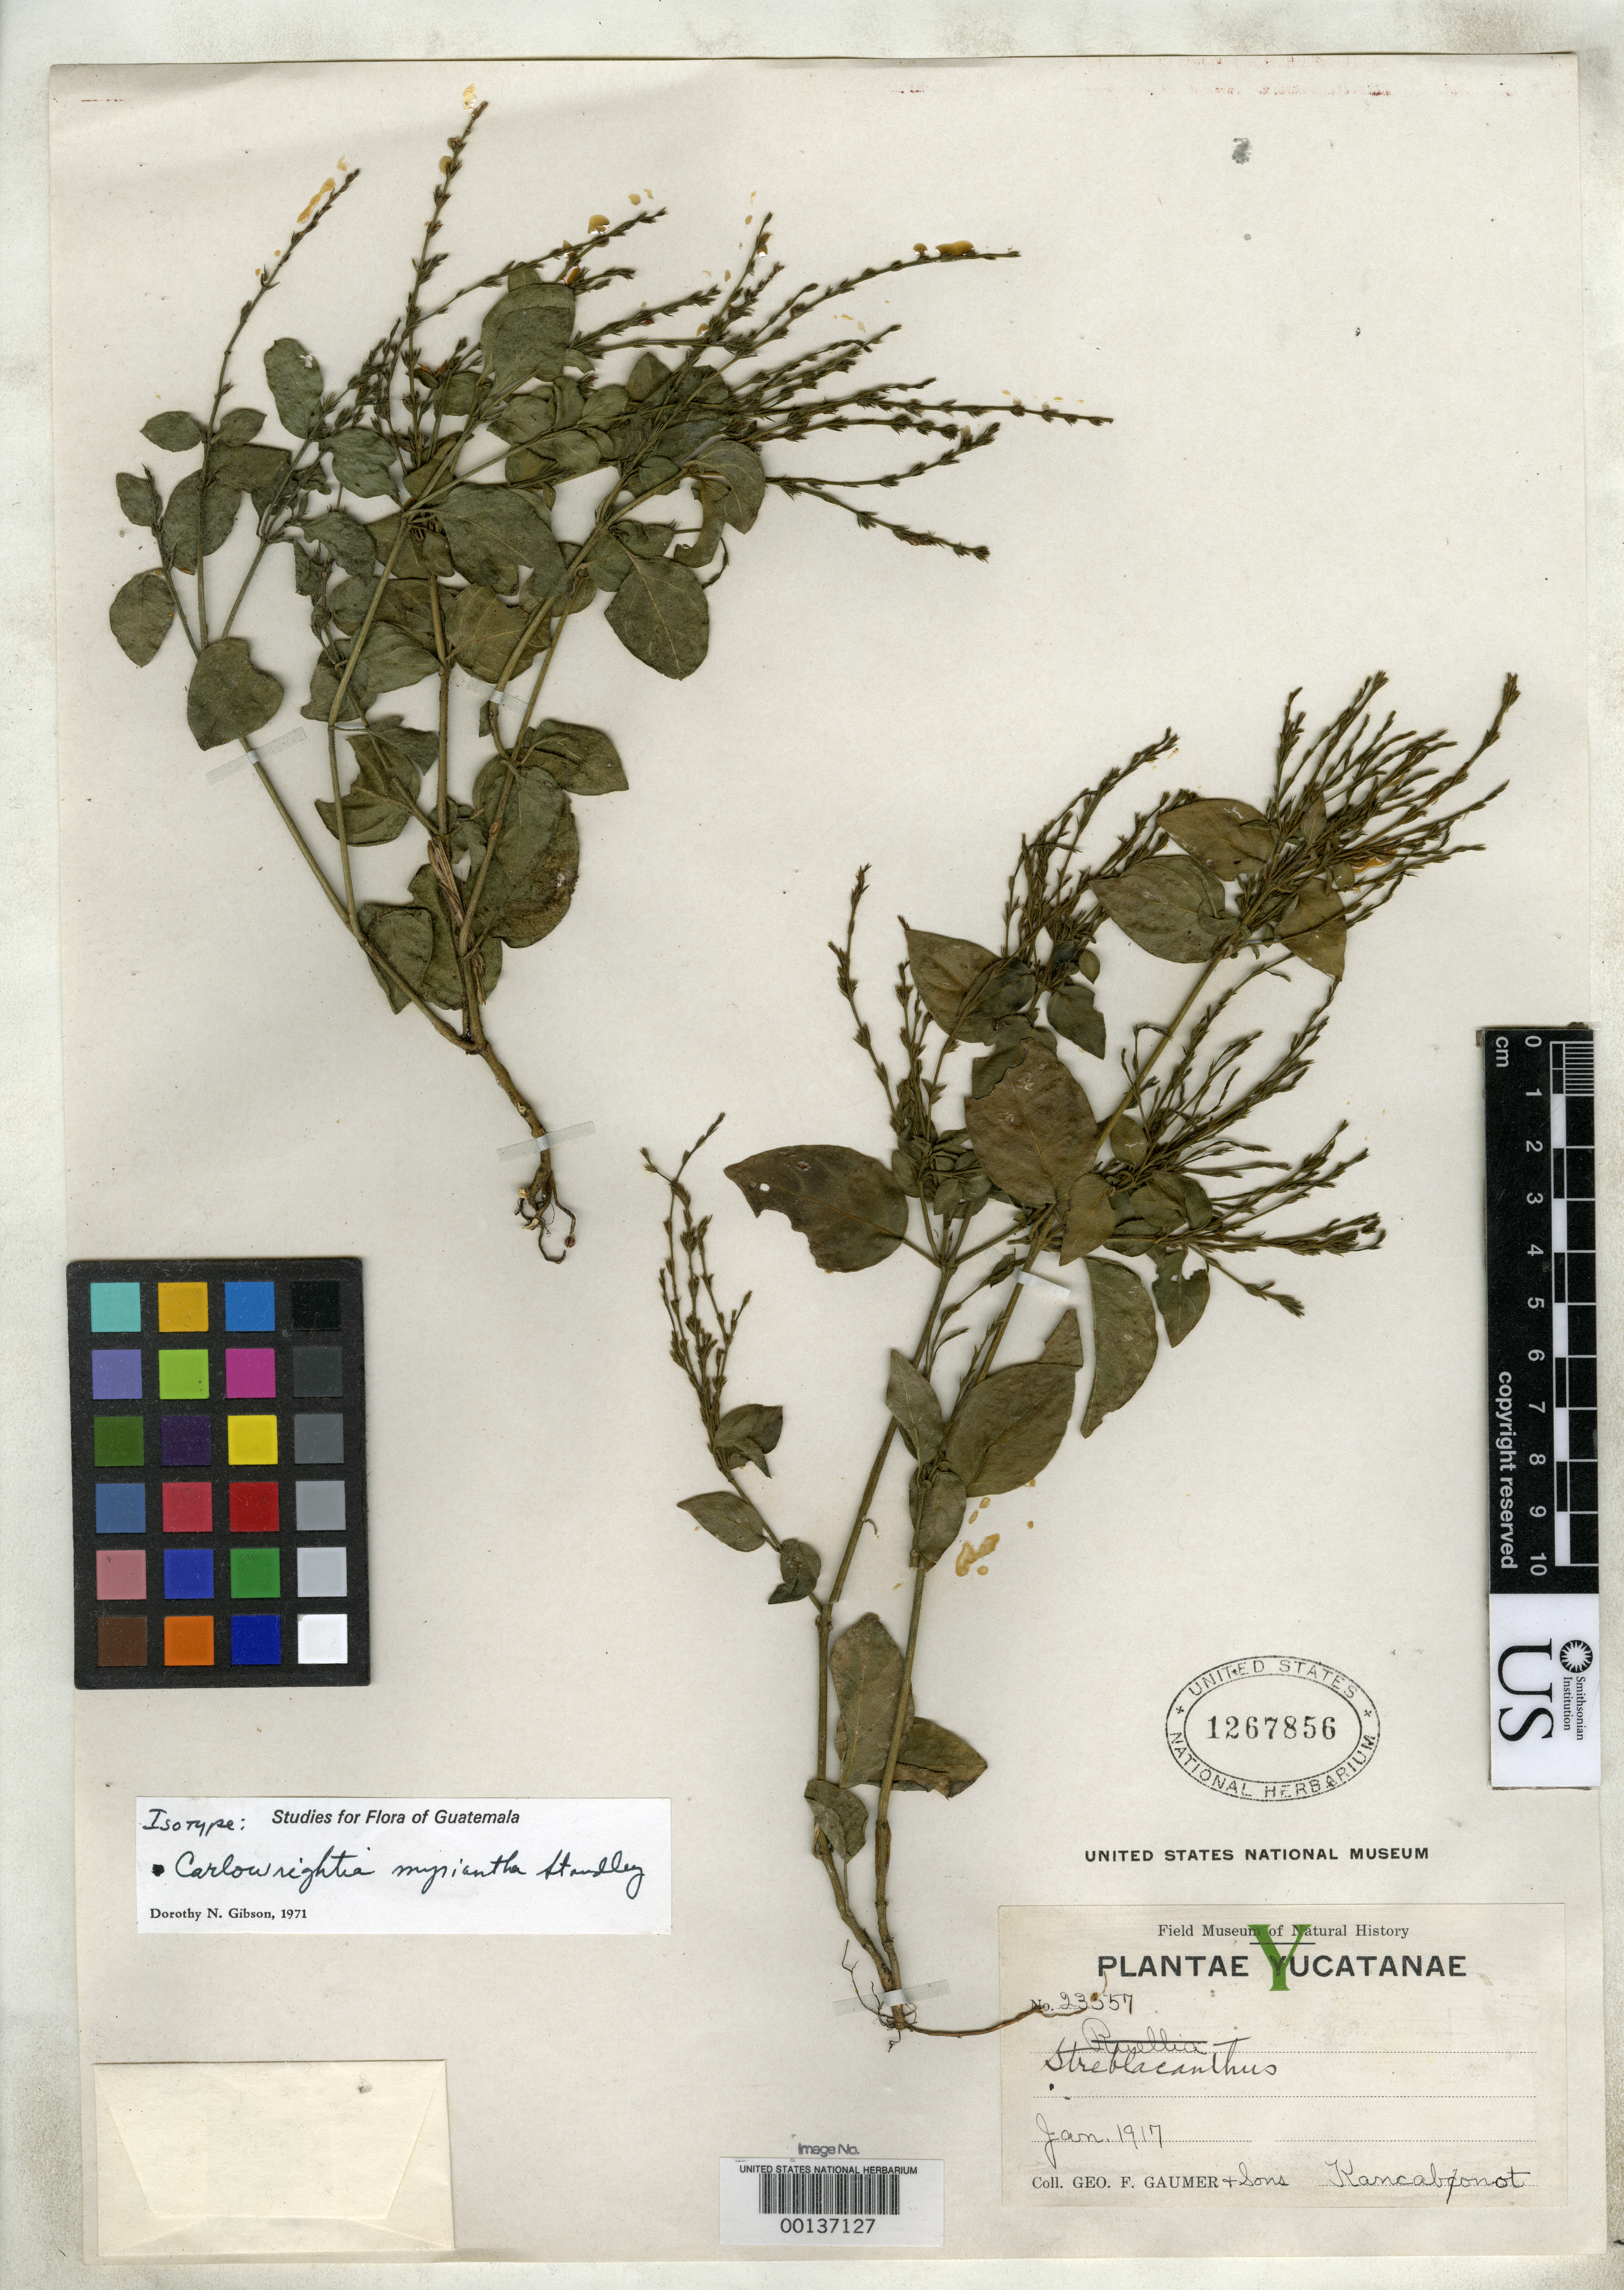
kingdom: Plantae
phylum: Tracheophyta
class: Magnoliopsida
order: Lamiales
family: Acanthaceae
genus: Justicia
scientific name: Justicia myriantha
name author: Standl.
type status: Isotype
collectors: G. F. Gaumer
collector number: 23557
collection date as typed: Jan 1917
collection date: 1917-01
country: Mexico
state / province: Yucatán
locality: Kancabtsonot.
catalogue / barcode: US 1267856